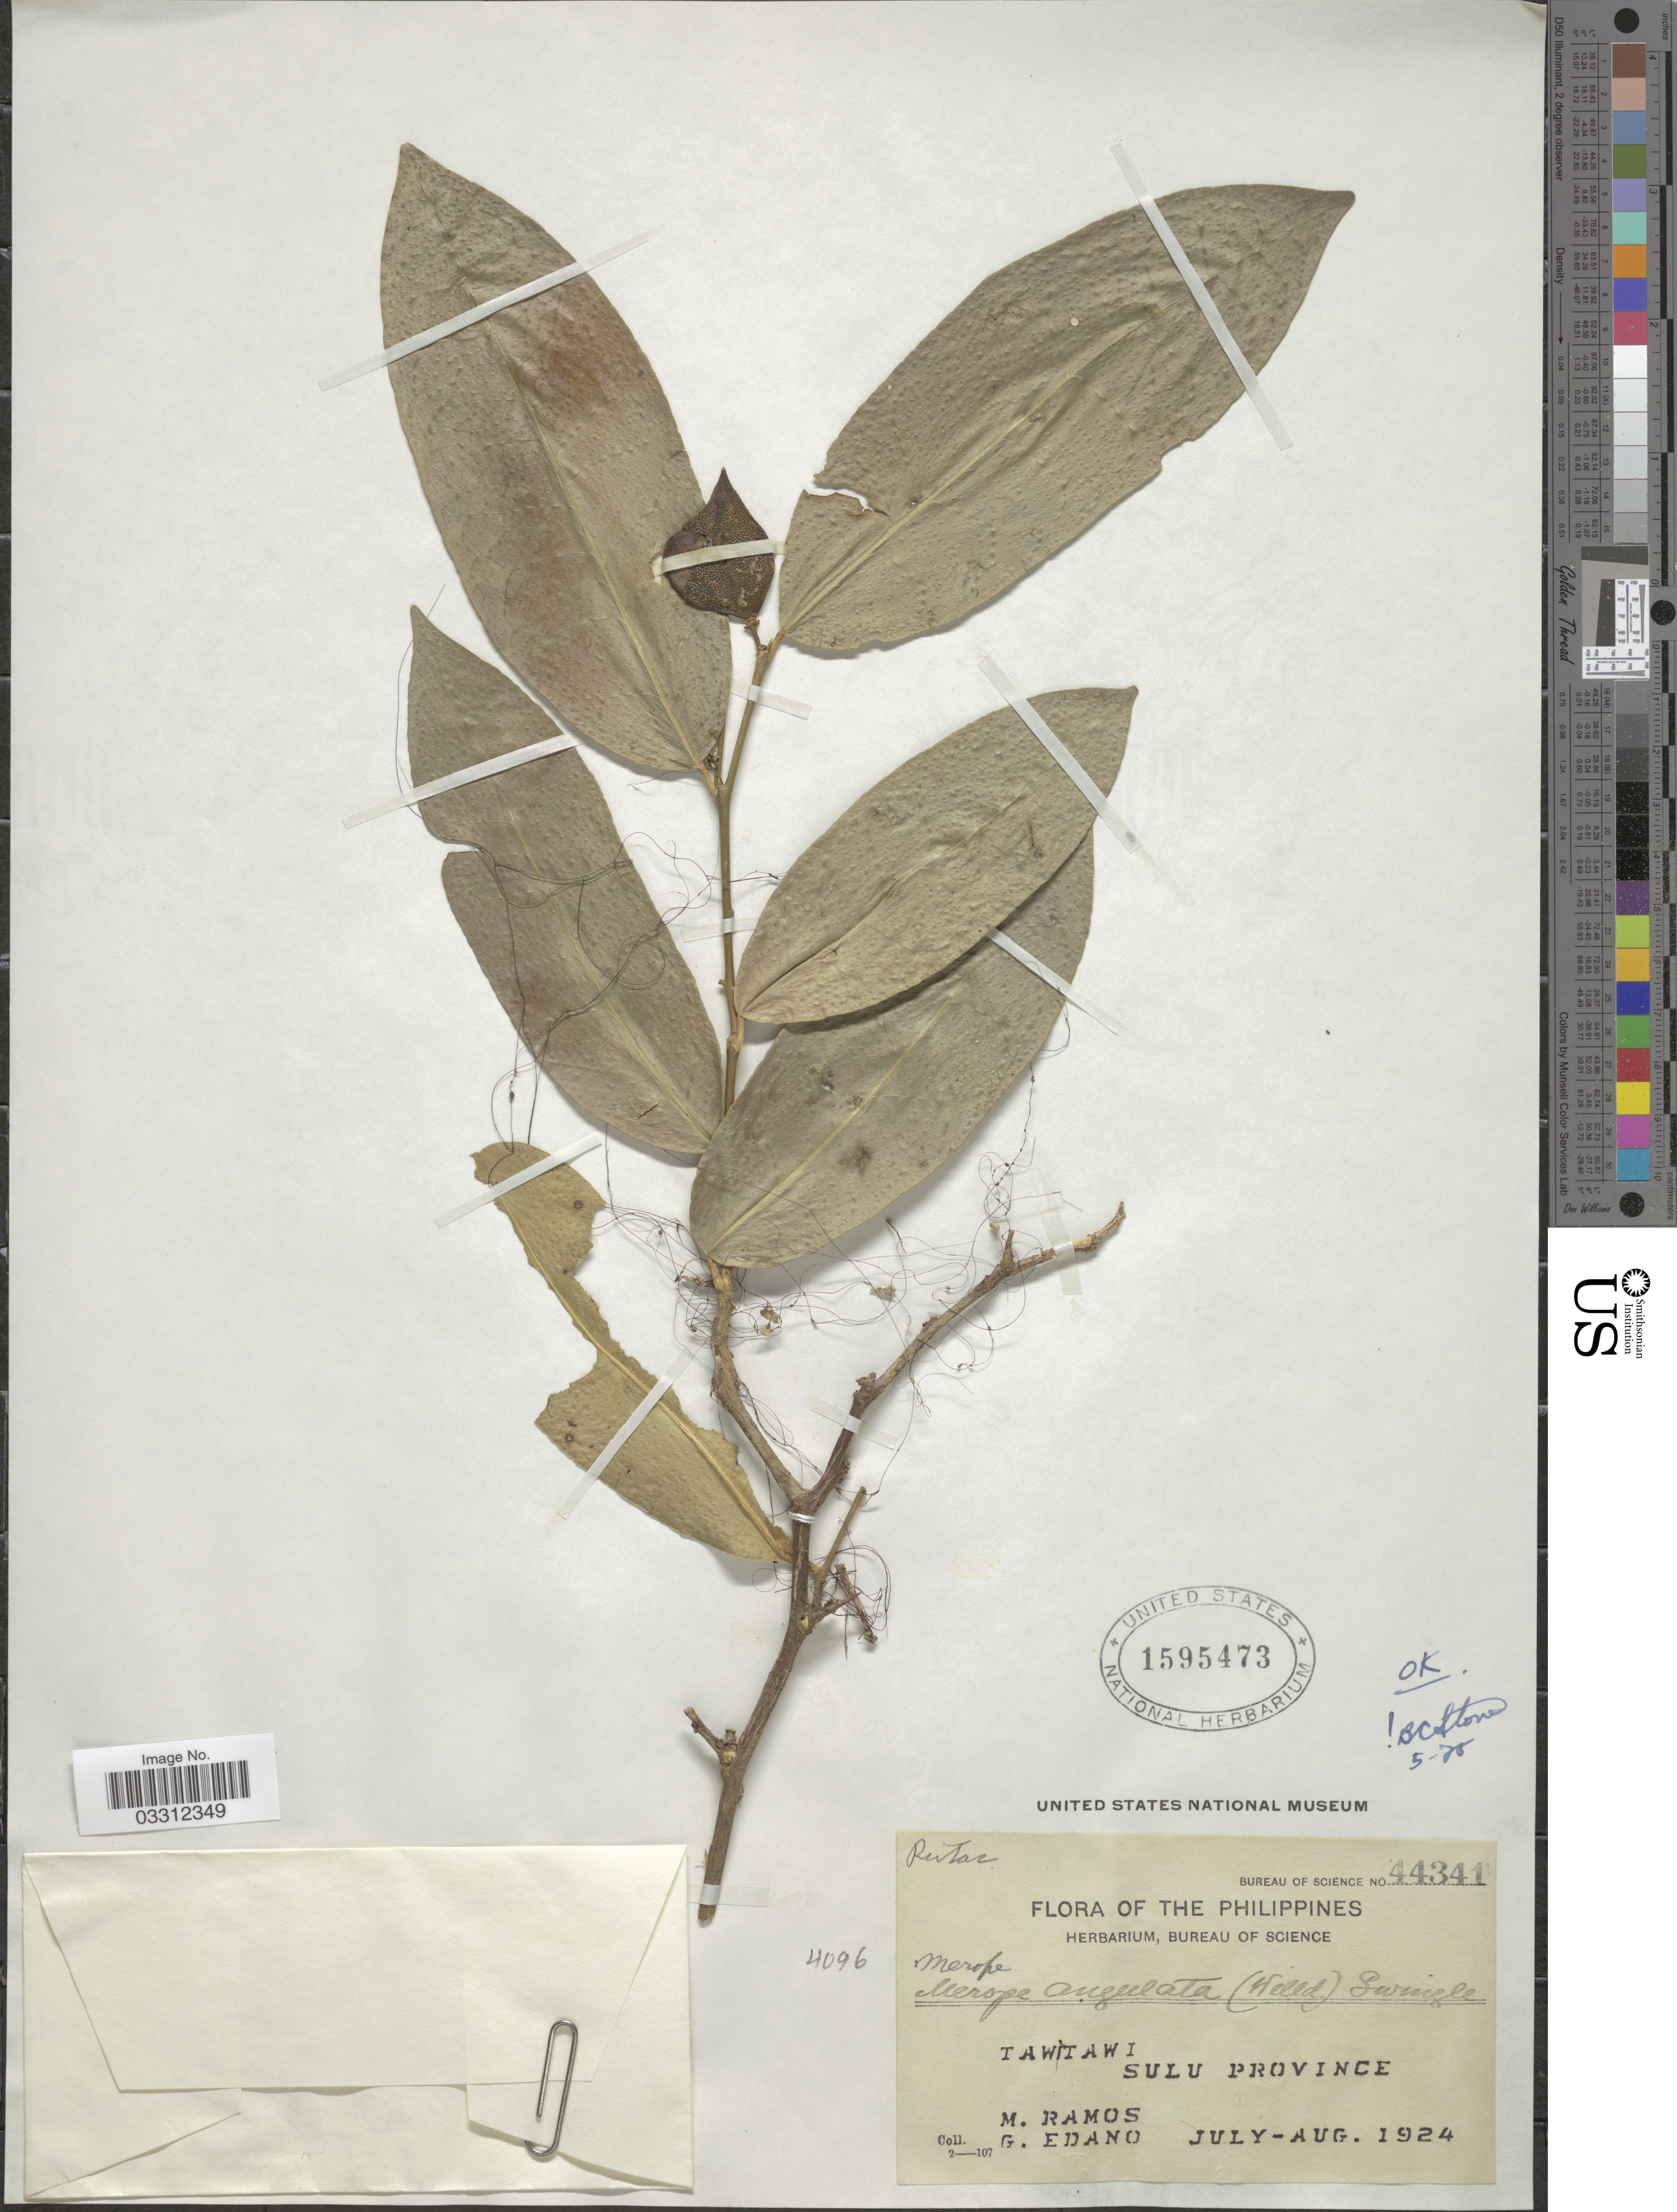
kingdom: Plantae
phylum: Tracheophyta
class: Magnoliopsida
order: Sapindales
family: Rutaceae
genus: Merope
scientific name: Merope angulata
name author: Swingle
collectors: M. Ramos & G. Edaño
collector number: Bureau of Science 44341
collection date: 1924-07/1924-08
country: Philippines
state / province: Muslim Mindanao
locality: Tawitawi, Sulu Province.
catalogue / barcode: US 1595473